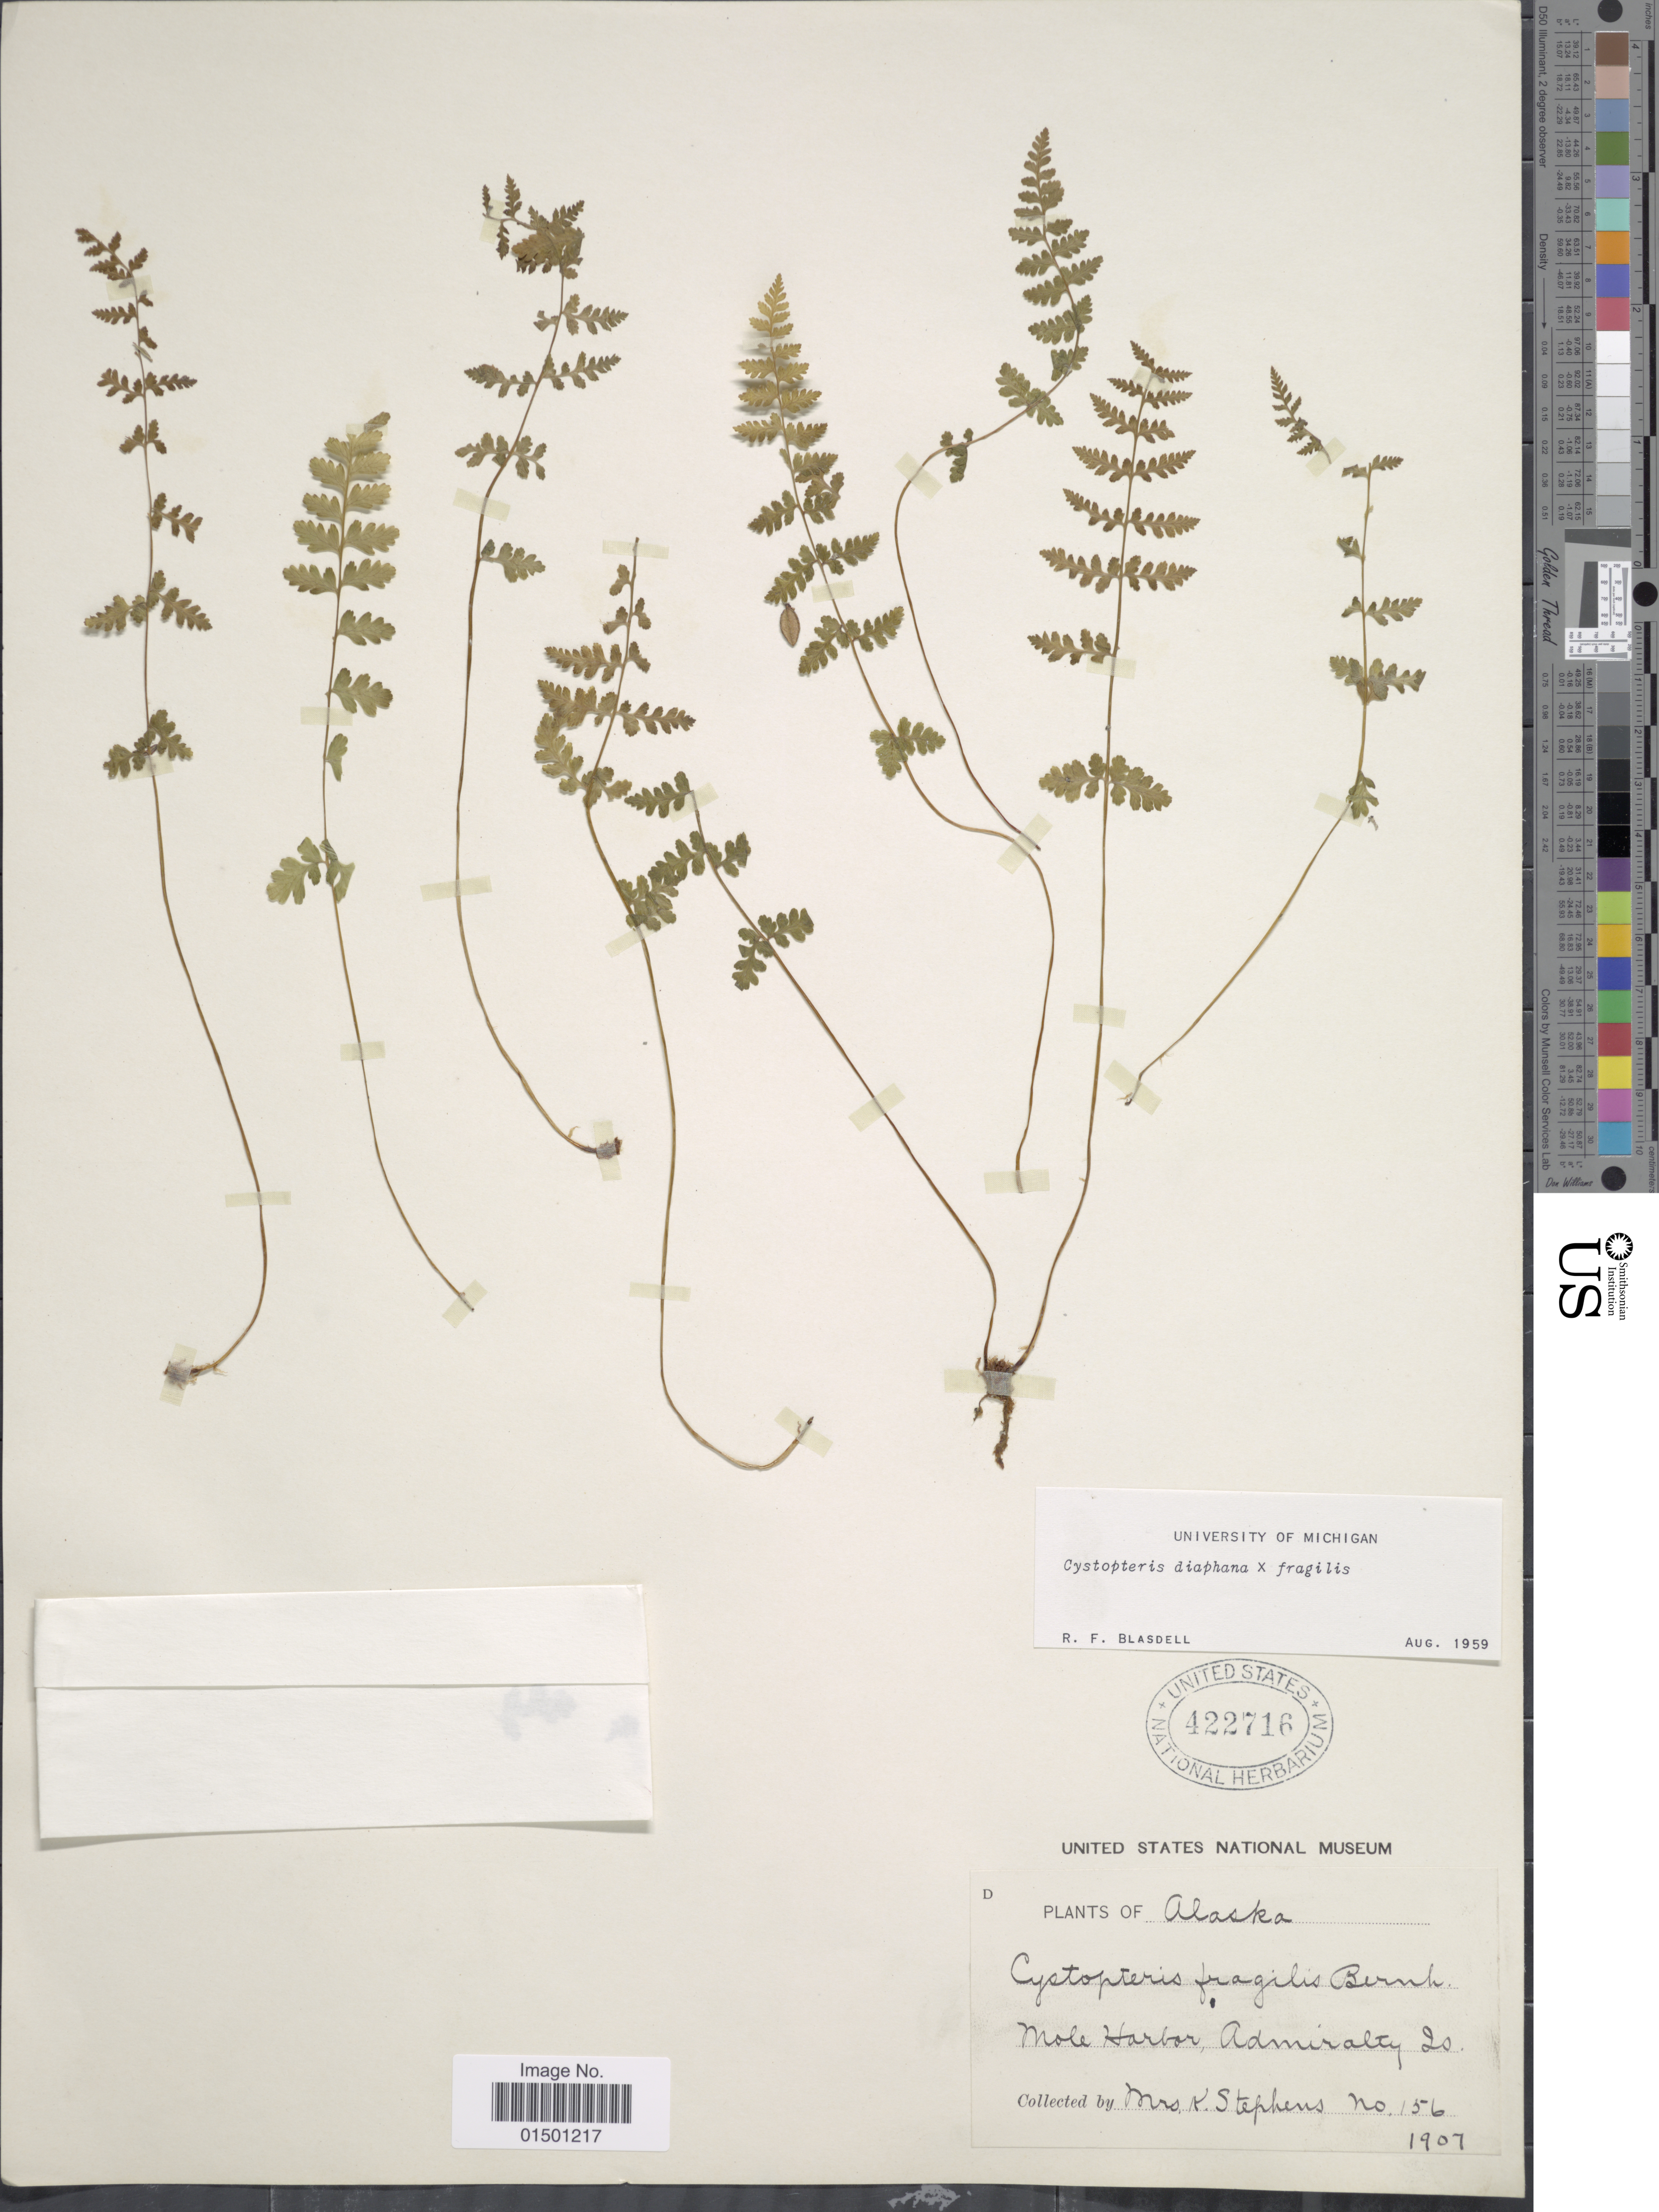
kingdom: Plantae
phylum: Tracheophyta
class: Polypodiopsida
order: Polypodiales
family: Cystopteridaceae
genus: Cystopteris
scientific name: Cystopteris diaphana x C. fragilis (L.) Bernh.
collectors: K. Stephens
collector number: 156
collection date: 1907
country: United States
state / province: Alaska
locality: Mole Harbor, Admiralty Is.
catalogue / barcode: US 422716